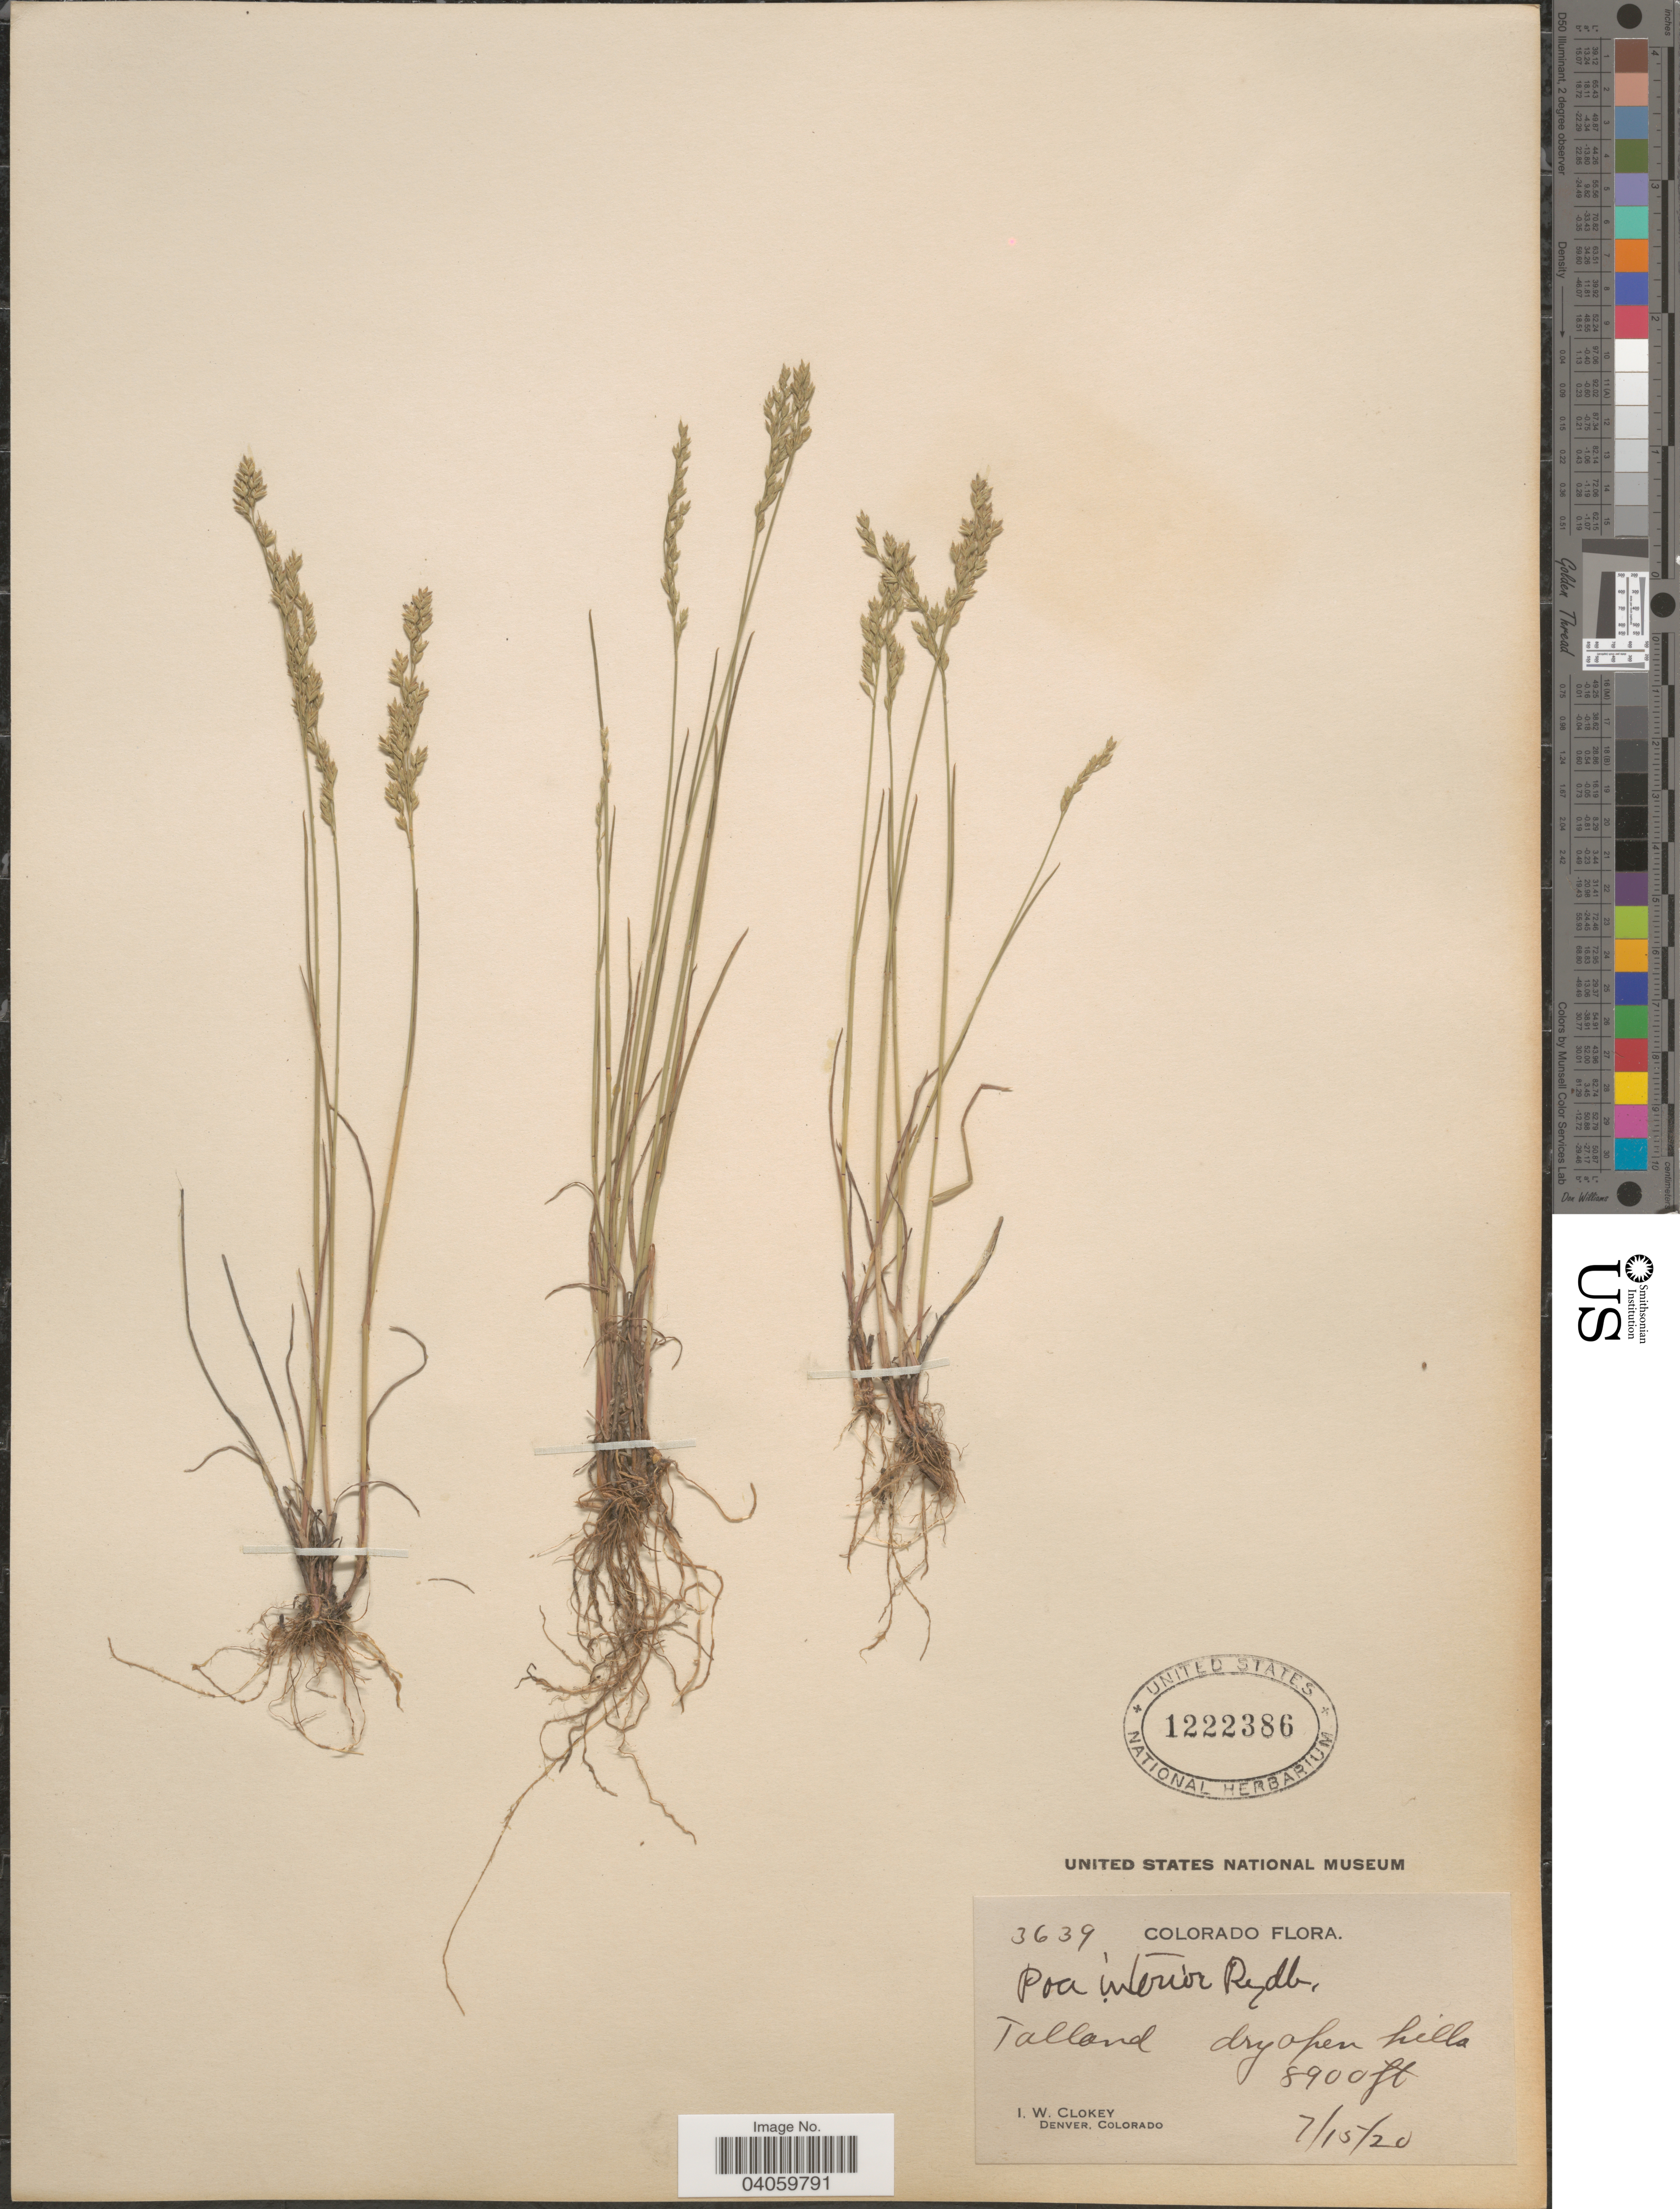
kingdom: Plantae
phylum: Tracheophyta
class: Liliopsida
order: Poales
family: Poaceae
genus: Poa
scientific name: Poa interior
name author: Rydb.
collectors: I. W. Clokey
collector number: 3639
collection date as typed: Transcribed d/m/y: 15/7/20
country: United States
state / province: Colorado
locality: Tolland.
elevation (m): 2713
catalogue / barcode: US 1222386